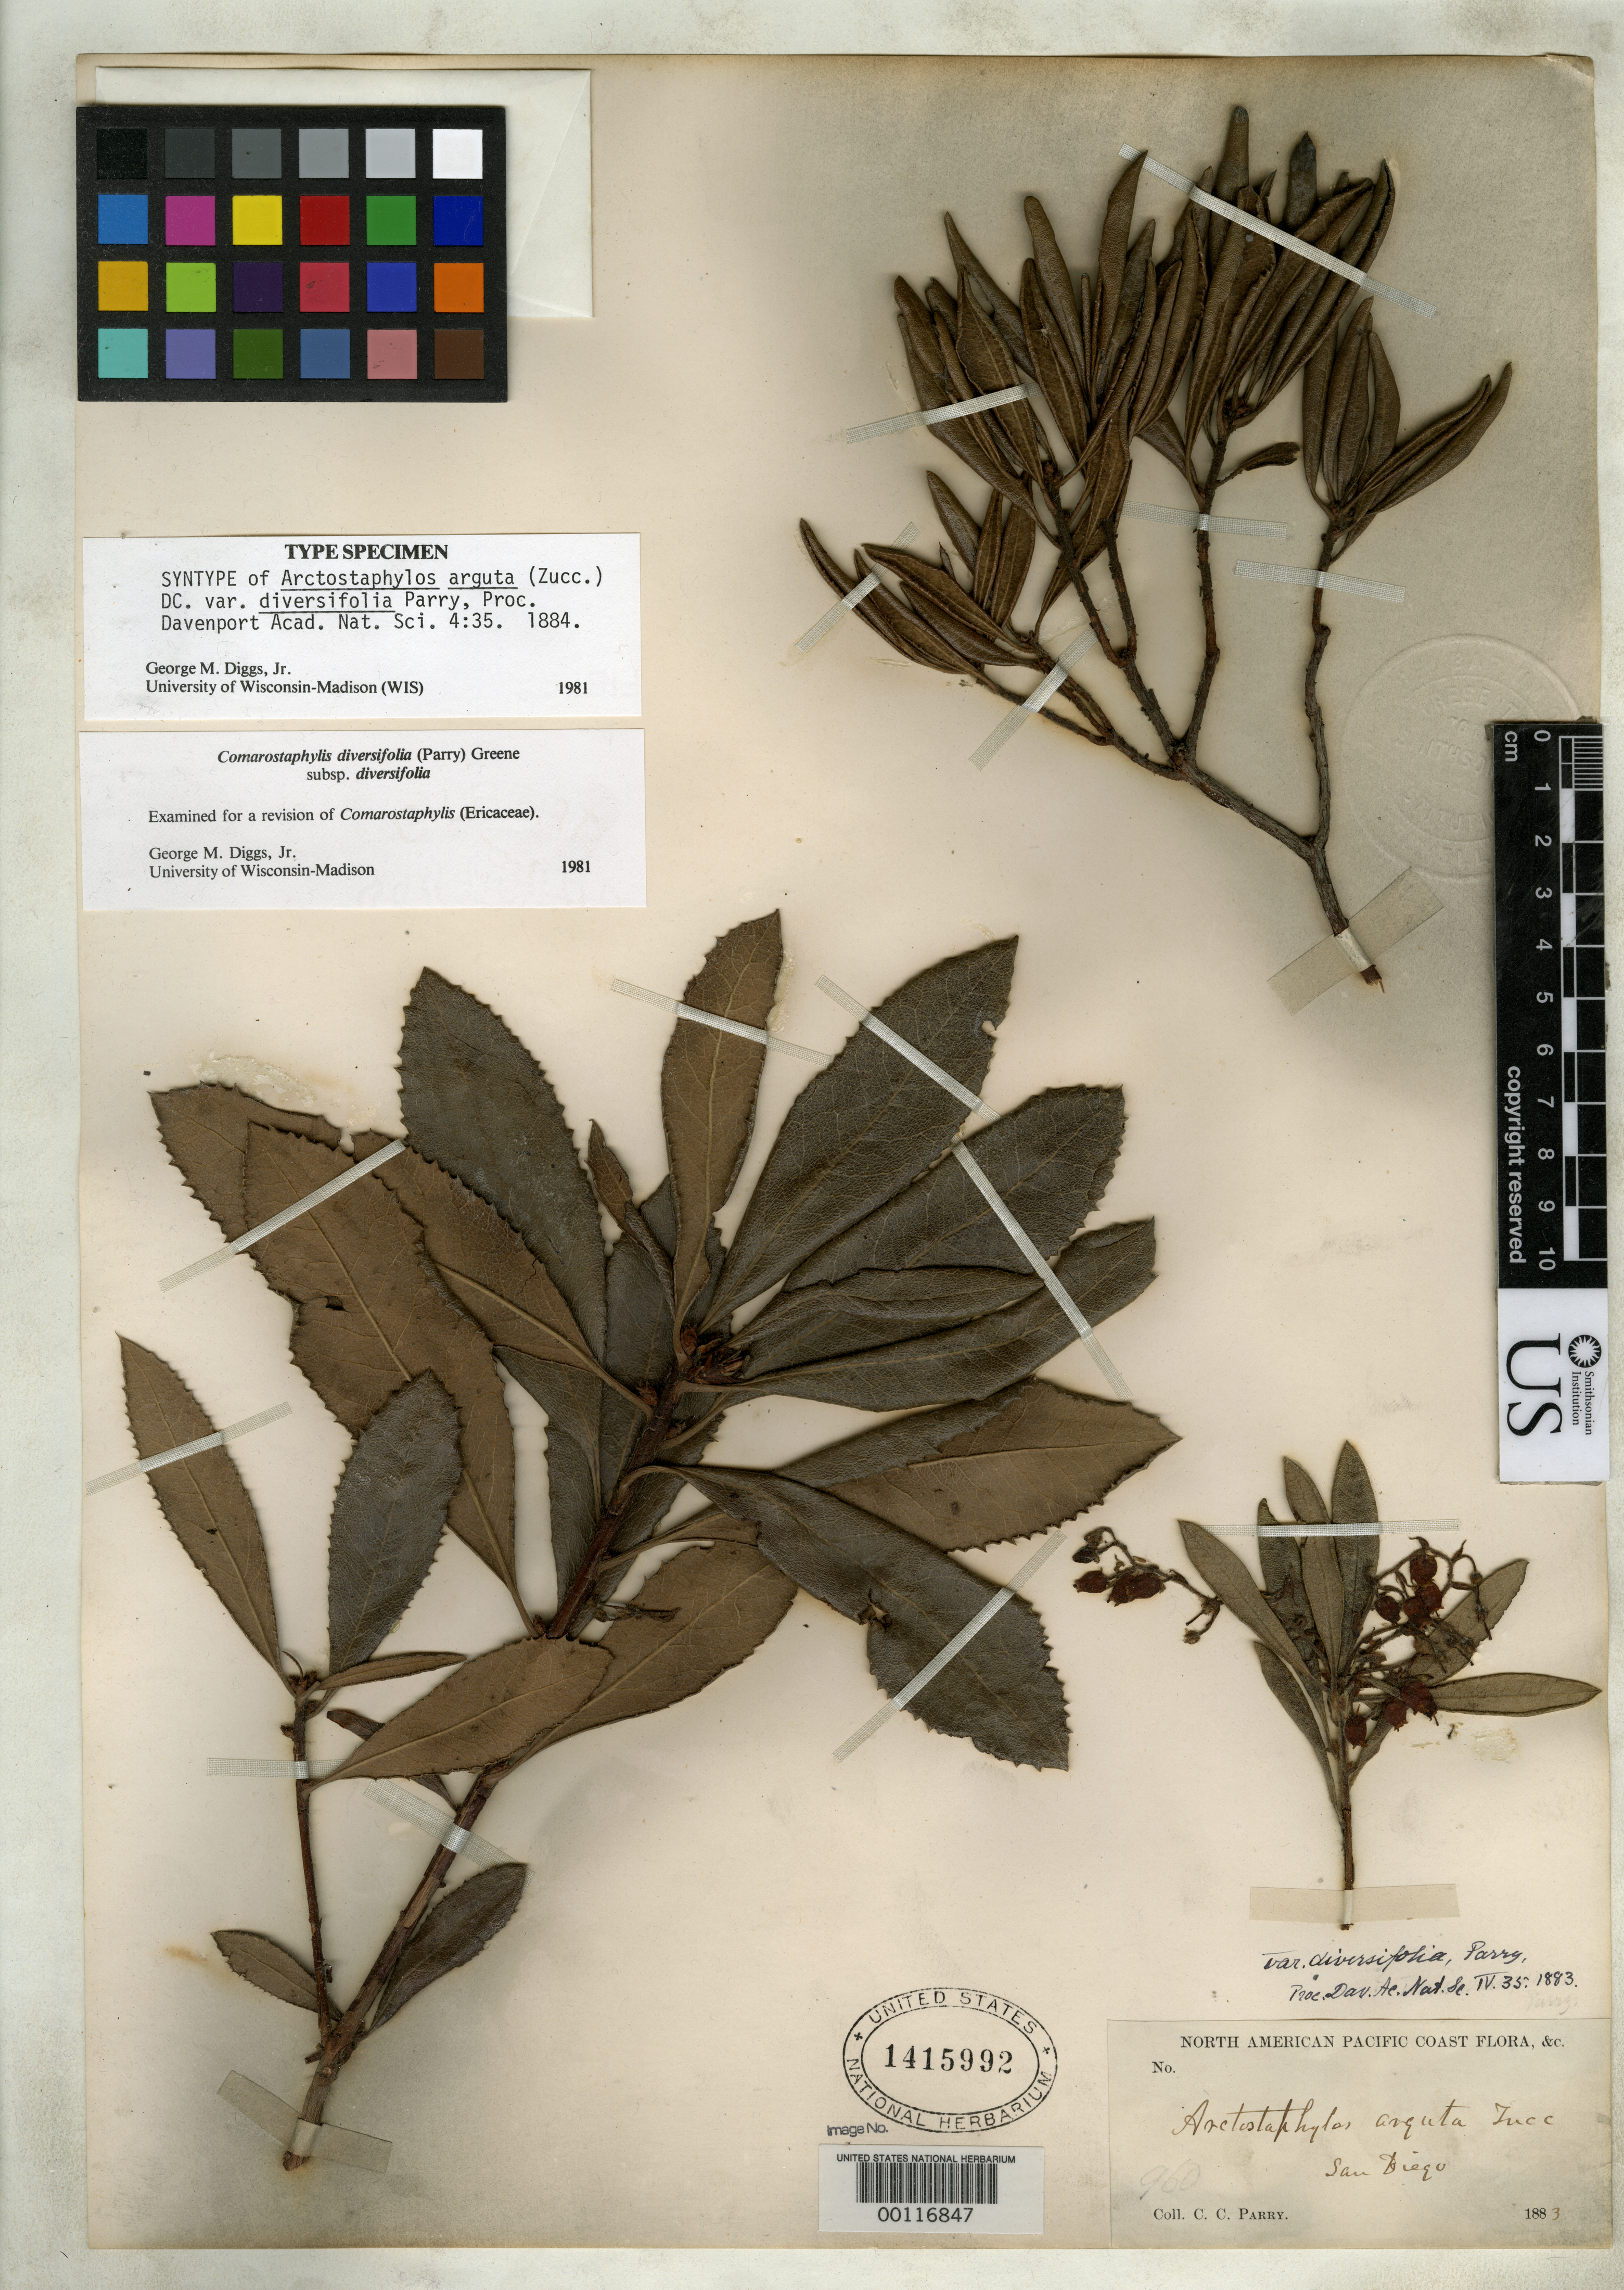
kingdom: Plantae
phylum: Tracheophyta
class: Magnoliopsida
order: Ericales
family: Ericaceae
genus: Arctostaphylos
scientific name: Arctostaphylos arguta var. diversifolia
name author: Parry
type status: Syntype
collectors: C. C. Parry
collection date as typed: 1883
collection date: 1883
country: United States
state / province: California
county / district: San Diego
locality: San Diego.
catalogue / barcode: US 1415992